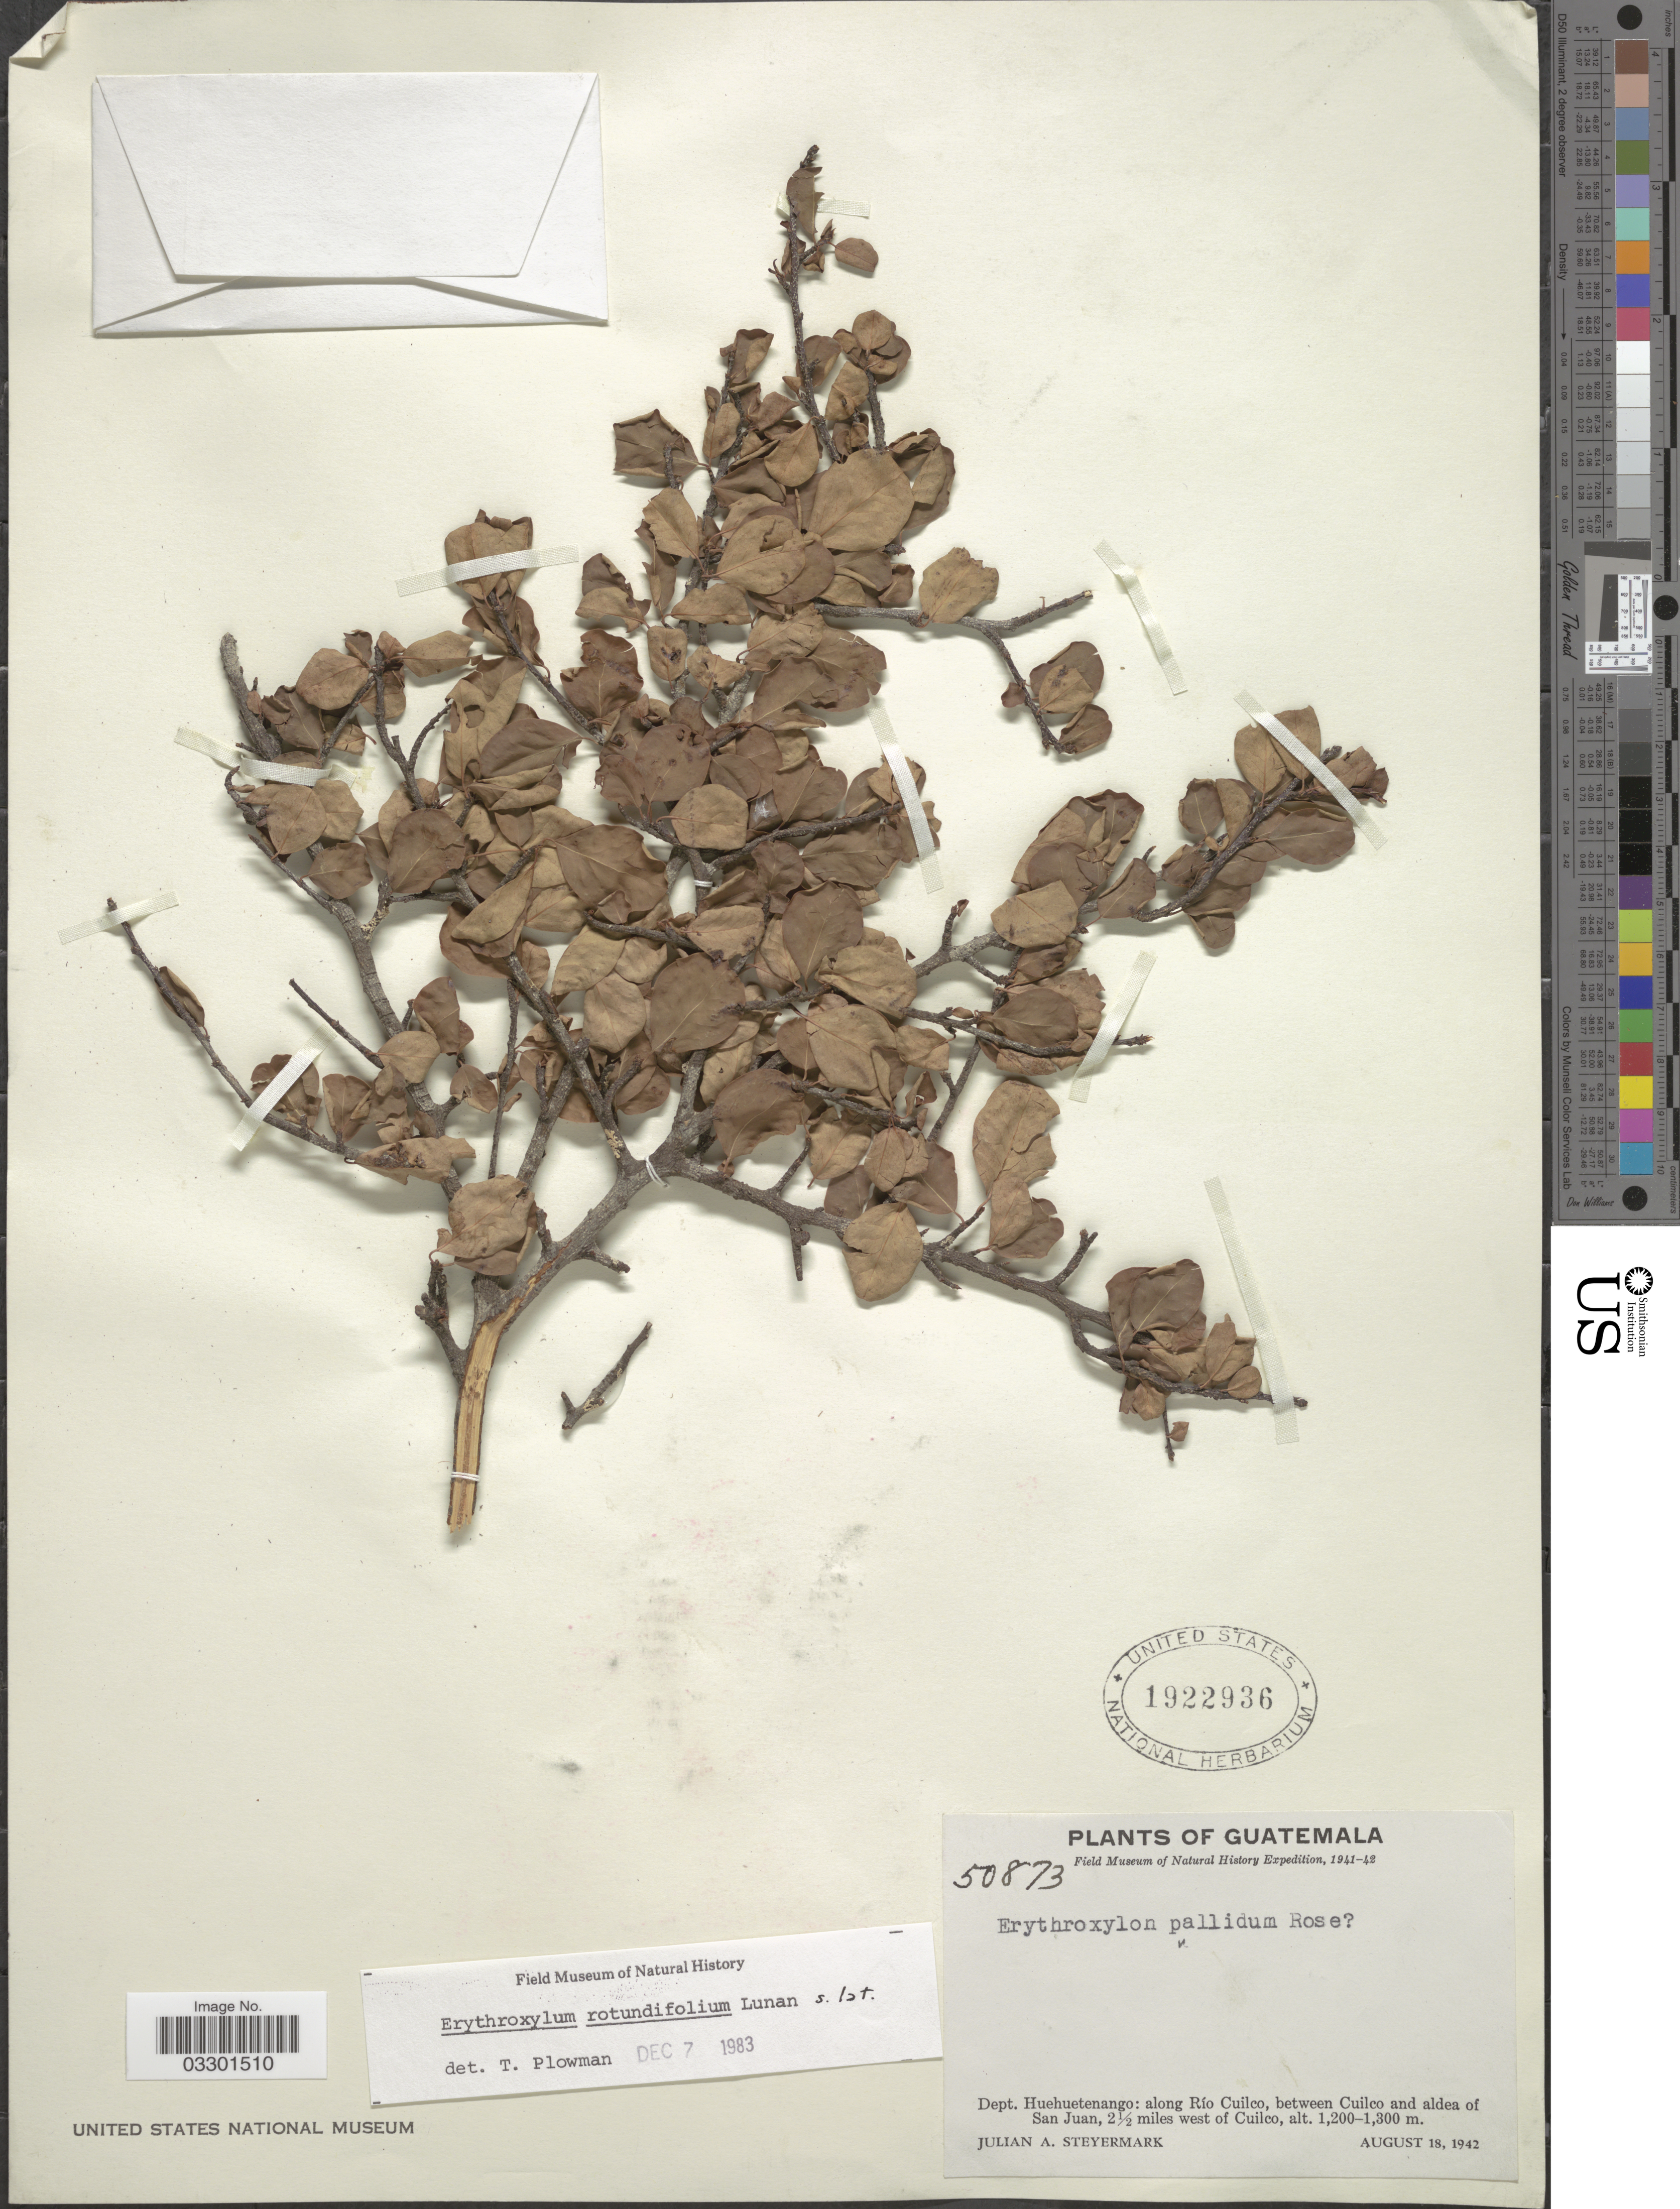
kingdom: Plantae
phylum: Tracheophyta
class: Magnoliopsida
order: Malpighiales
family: Erythroxylaceae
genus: Erythroxylum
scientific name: Erythroxylum rotundifolium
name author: Lunan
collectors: J. Steyermark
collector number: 50873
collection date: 1942-08-18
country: Guatemala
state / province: Huehuetenango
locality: Dept. Huehuetenango: along Río Cuilco, between Cuilco and aldea of San Juan, 2½ miles west of Cuilco.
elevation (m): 1200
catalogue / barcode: US 1922936